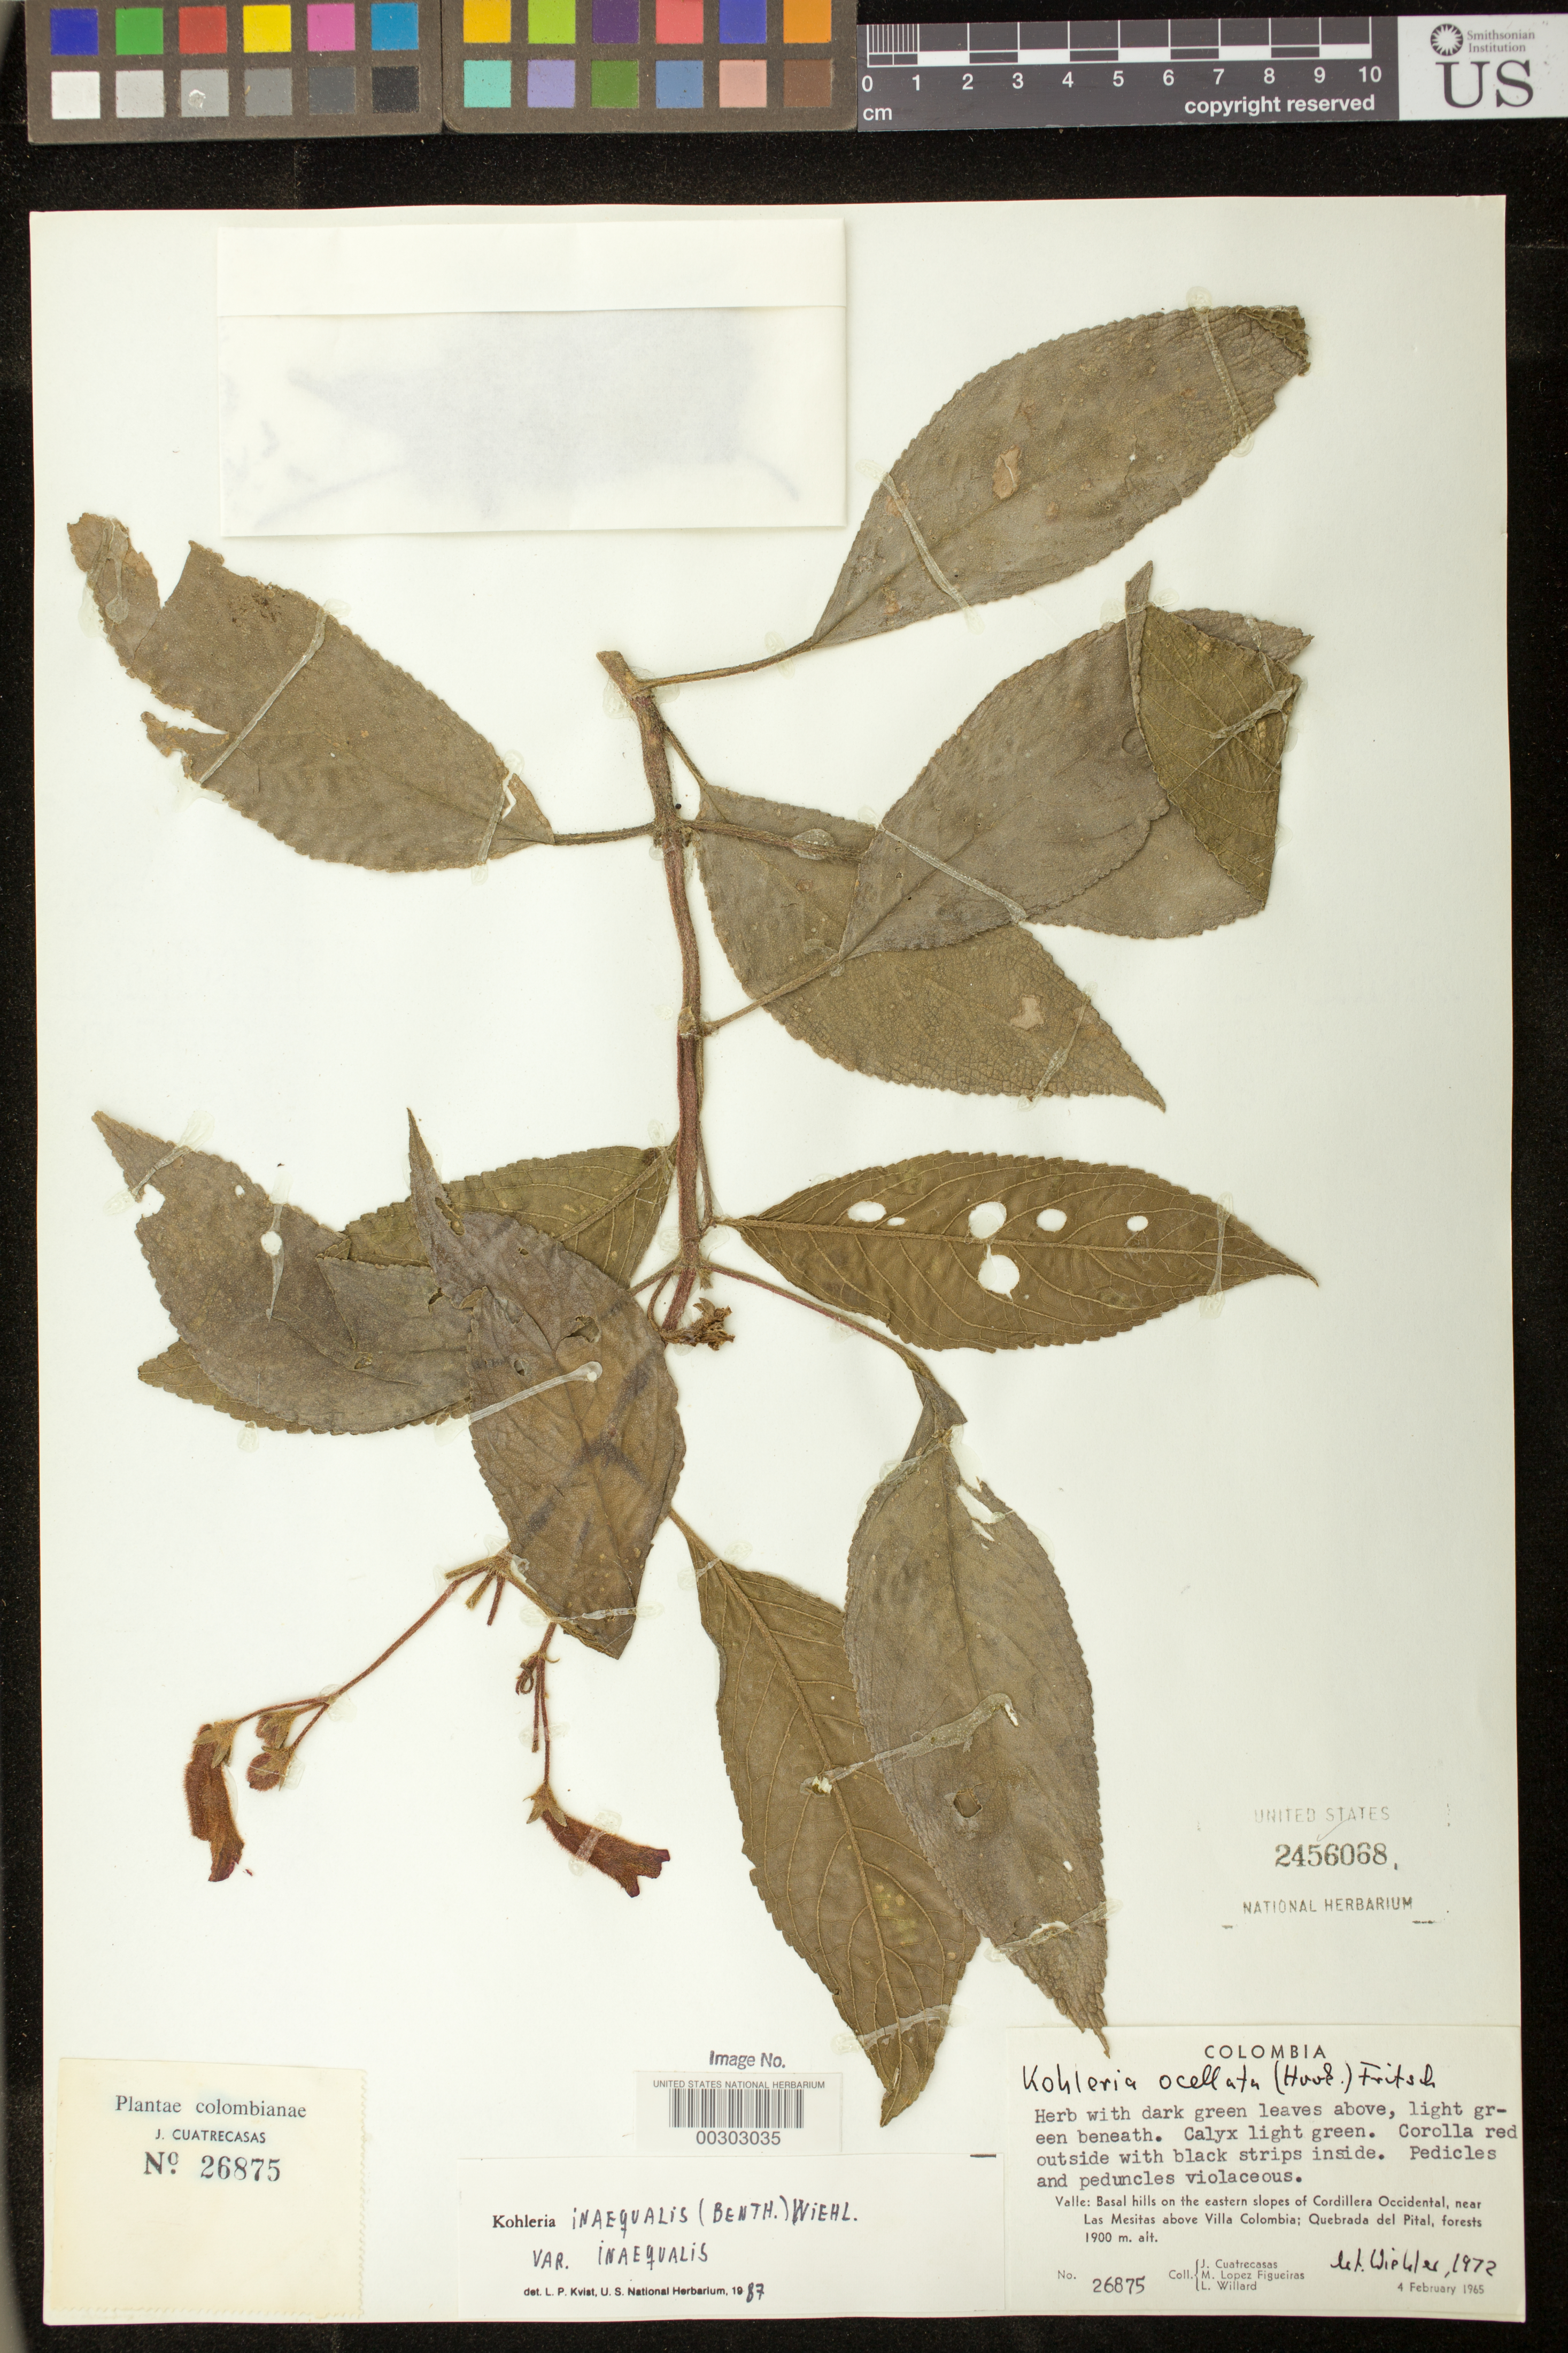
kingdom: Plantae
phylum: Tracheophyta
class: Magnoliopsida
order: Lamiales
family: Gesneriaceae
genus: Kohleria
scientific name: Kohleria inaequalis var. inaequalis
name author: (Benth.) Wiehler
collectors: J. Cuatrecasas, M. López Figueiras & L. Willard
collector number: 26875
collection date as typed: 04 Feb 1965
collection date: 1965-02-04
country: Colombia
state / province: Valle del Cauca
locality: Basal hills on the eastern slopes of Cordillera Occidental, near Las Mesitas above Villa Colombia, Quebrada del Pital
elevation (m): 1900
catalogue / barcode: US 2456068